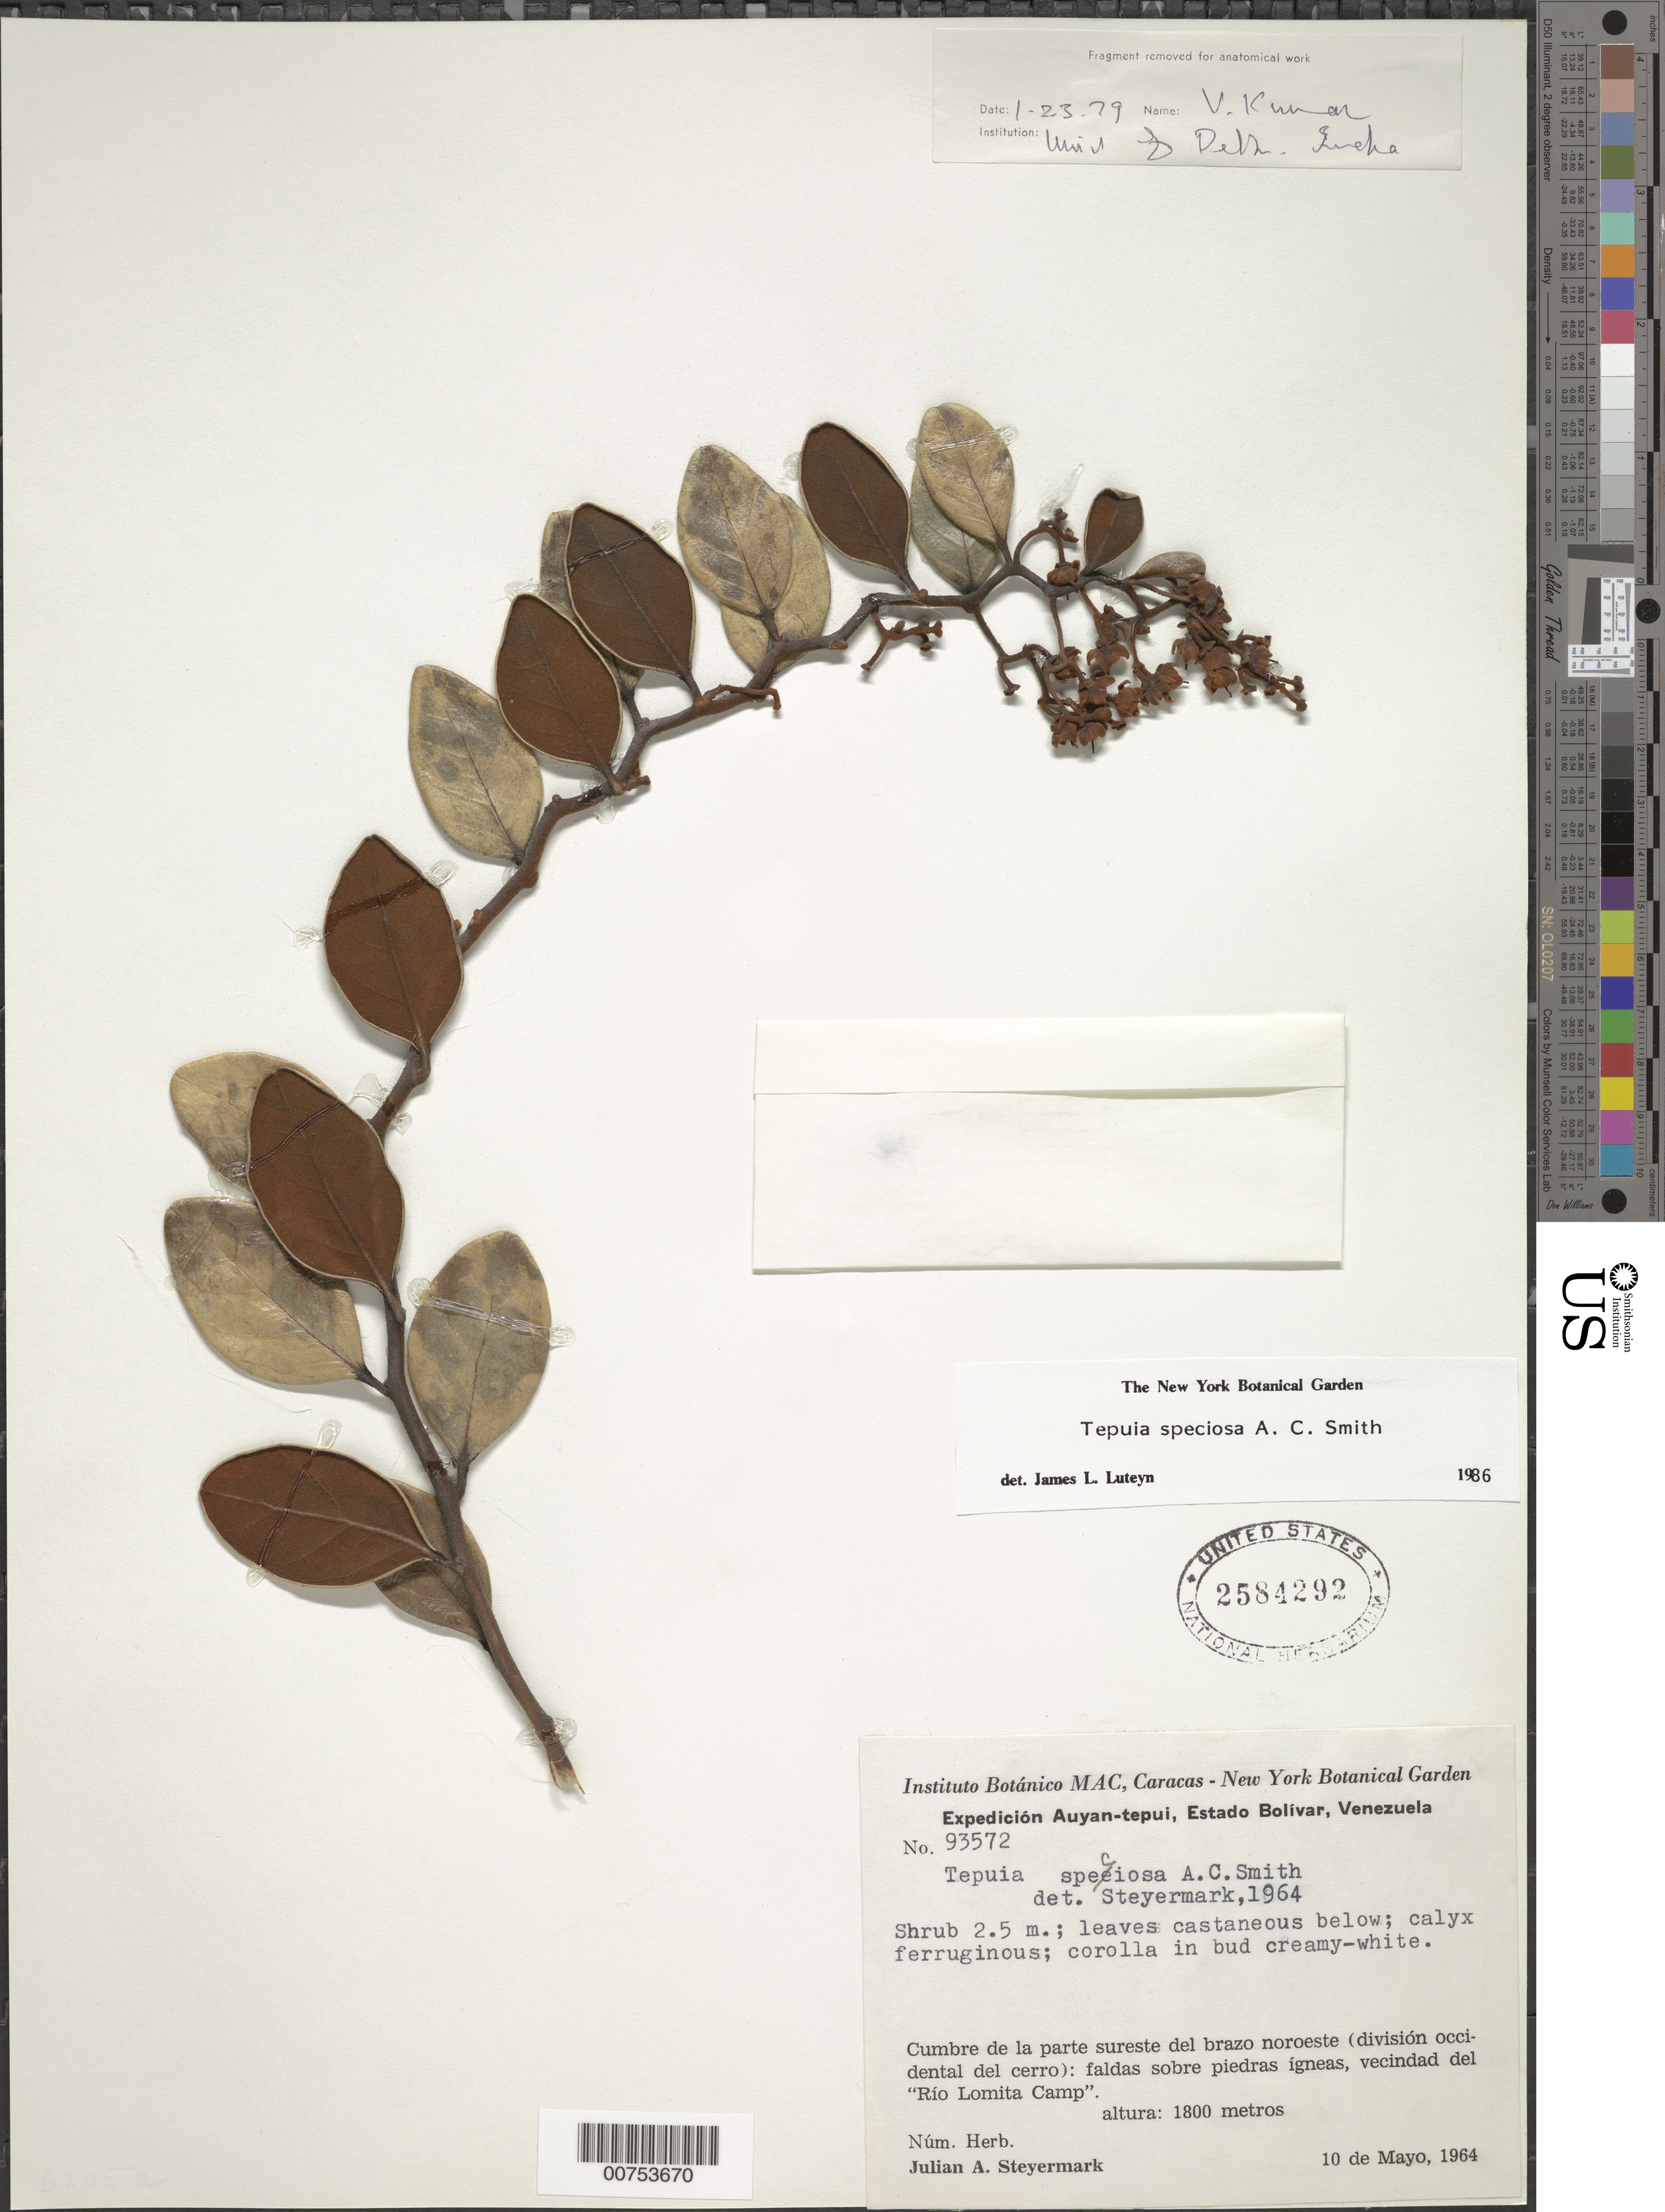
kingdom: Plantae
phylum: Tracheophyta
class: Magnoliopsida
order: Ericales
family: Ericaceae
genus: Tepuia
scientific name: Tepuia speciosa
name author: A.C. Sm.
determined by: Luteyn, J. L.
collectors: J. Steyermark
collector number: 93572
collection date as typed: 10-May-64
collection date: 1964-05-10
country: Venezuela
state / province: Bolívar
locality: Auyan-tepuí, vic. Río Lomita Camp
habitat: Faldas secas sobre piedras igneas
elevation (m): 1800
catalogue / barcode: US 2584292